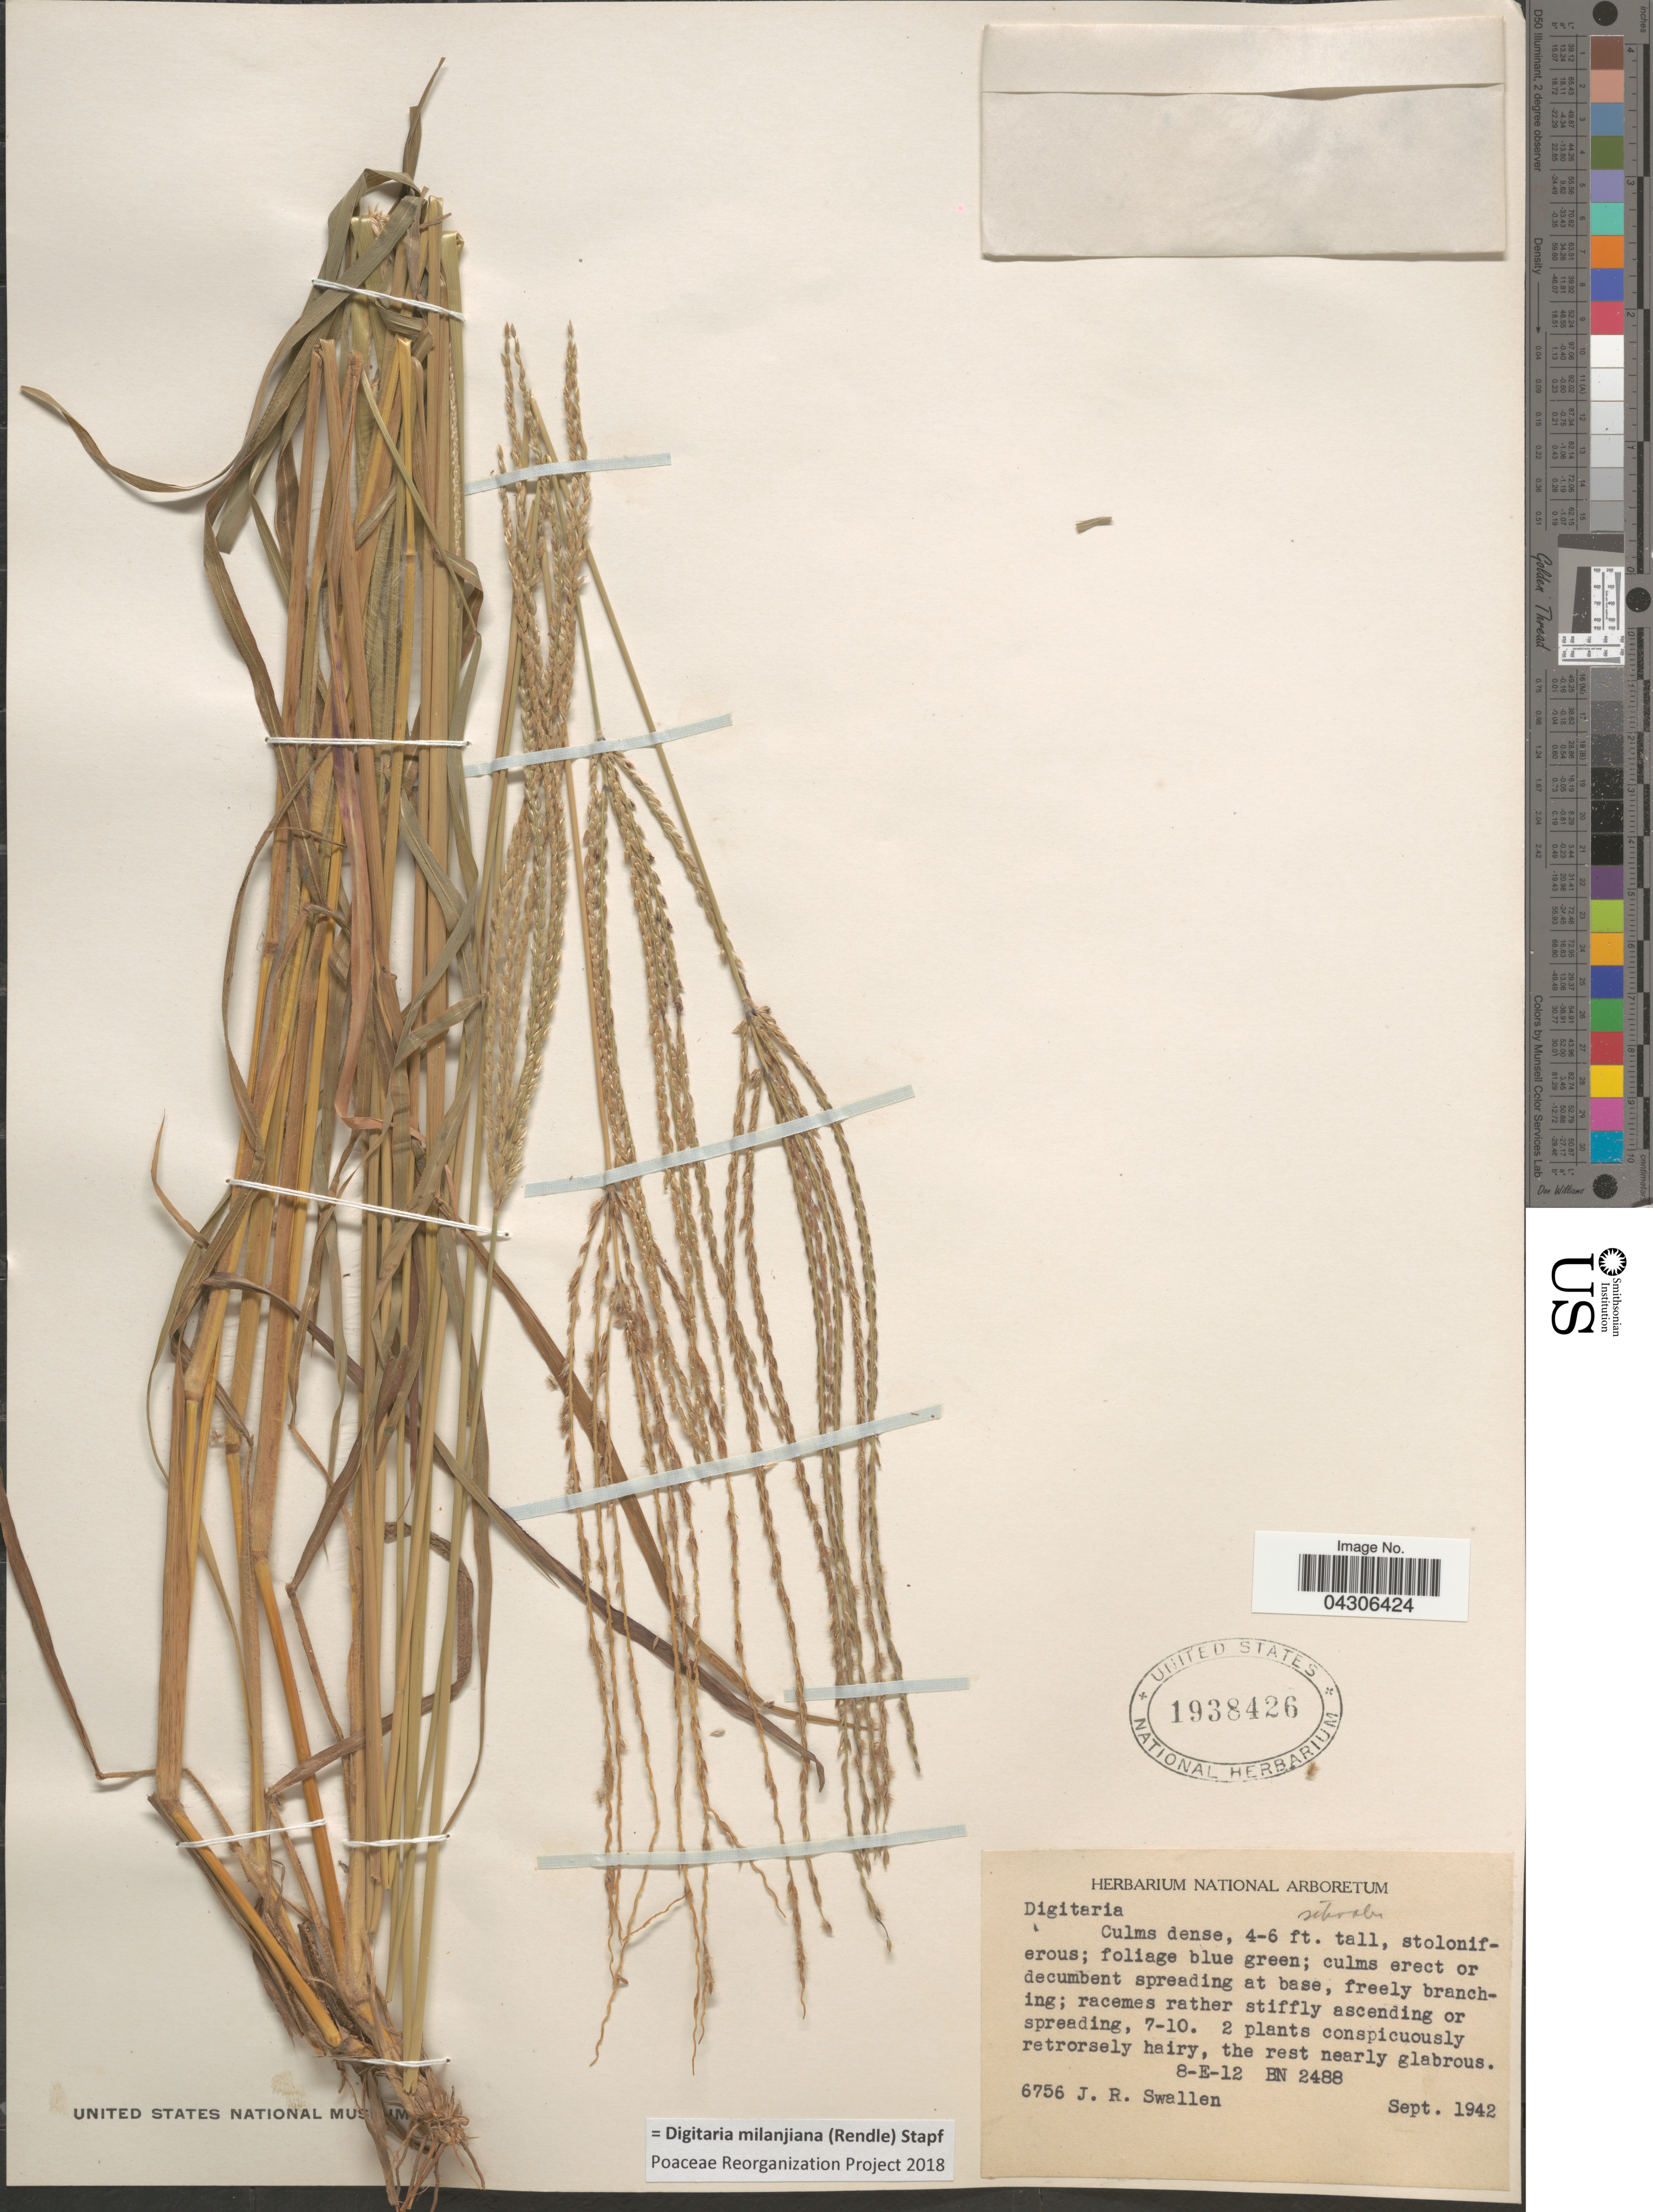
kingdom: Plantae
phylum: Tracheophyta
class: Liliopsida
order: Poales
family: Poaceae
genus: Digitaria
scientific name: Digitaria milanjiana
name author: (Rendle) Stapf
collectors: J. R. Swallen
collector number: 6756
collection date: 1942-09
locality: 8-E-12 BN 2488.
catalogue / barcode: US 1938426